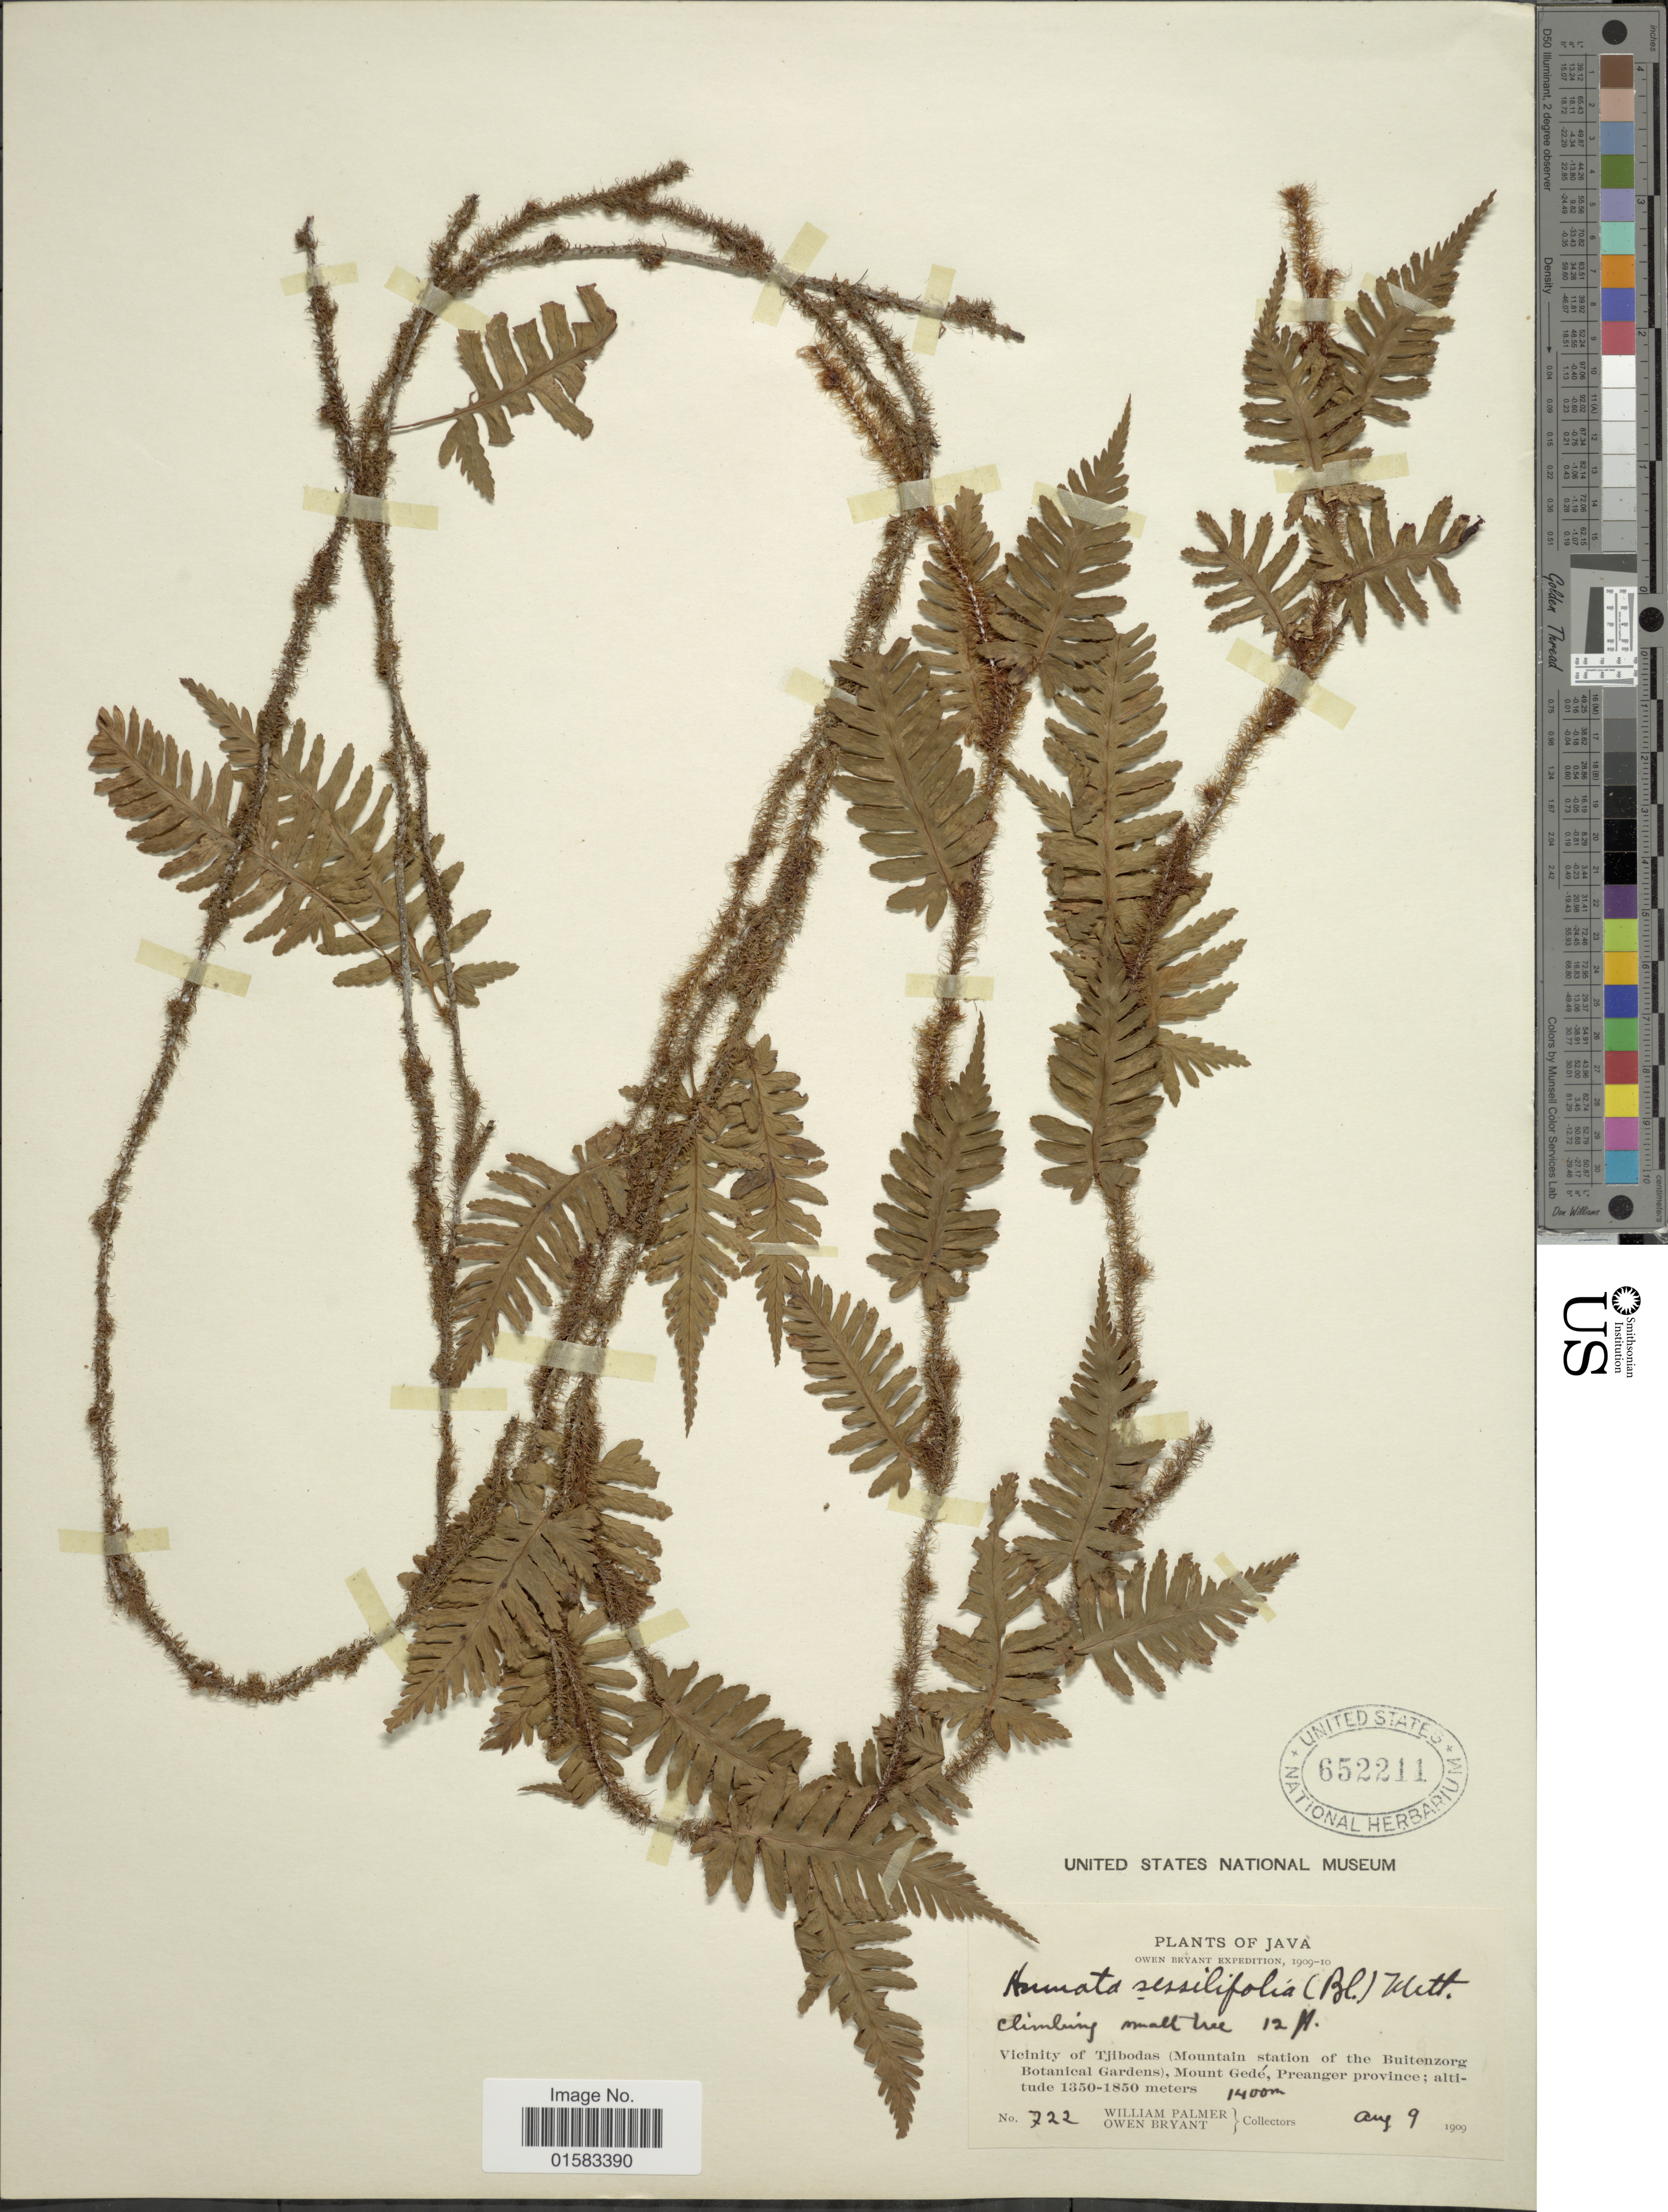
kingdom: Plantae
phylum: Tracheophyta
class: Polypodiopsida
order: Polypodiales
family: Davalliaceae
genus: Davallia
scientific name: Davallia sessilifolia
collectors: W. Palmer & O. Bryant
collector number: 722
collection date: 1909-08-09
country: Indonesia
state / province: Java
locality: Vicinity of Tjibodas (Mountain station of the Buitenzorg Botanical Gardens), Mount Gedé, Preanger Province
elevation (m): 1400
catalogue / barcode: US 652211